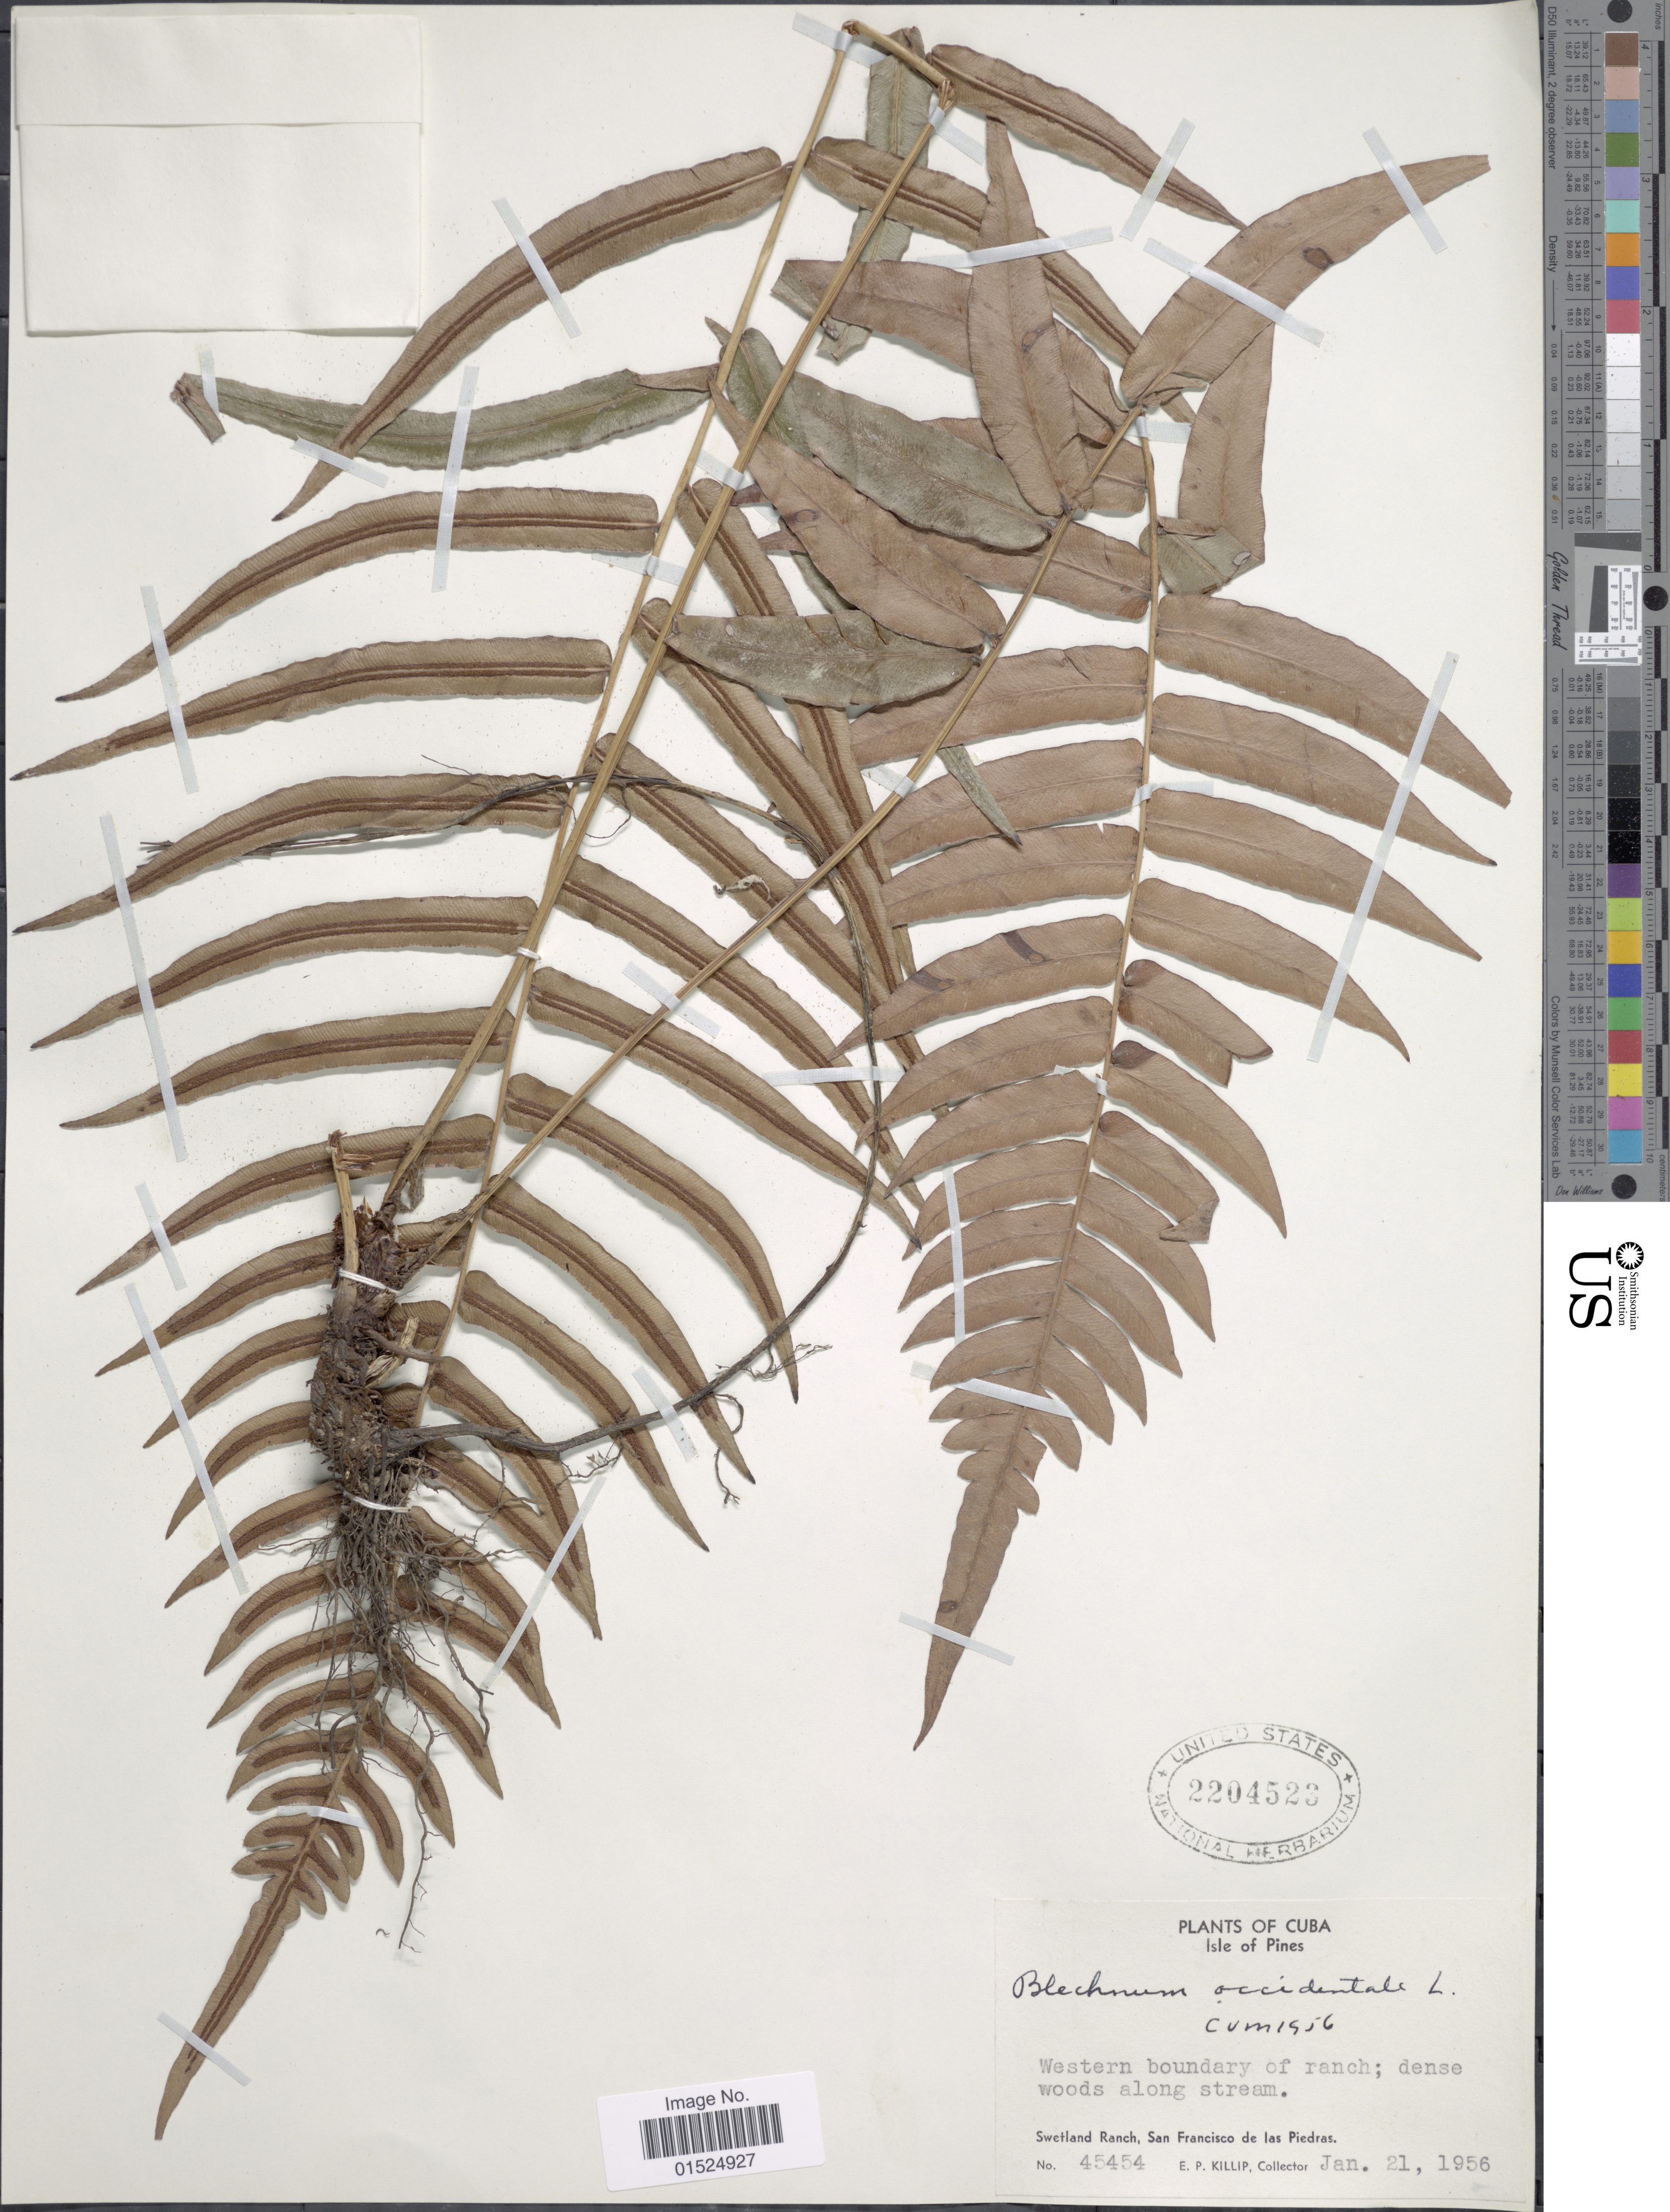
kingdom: Plantae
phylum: Tracheophyta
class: Polypodiopsida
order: Polypodiales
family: Blechnaceae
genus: Blechnum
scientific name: Blechnum occidentale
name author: L.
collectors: E. P. Killip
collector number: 45454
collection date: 1956-01-21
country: Cuba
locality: Isle of Pines, Western boundary of ranch, Swetland Ranch, San Francisco de las Piedras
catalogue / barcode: US 2204523